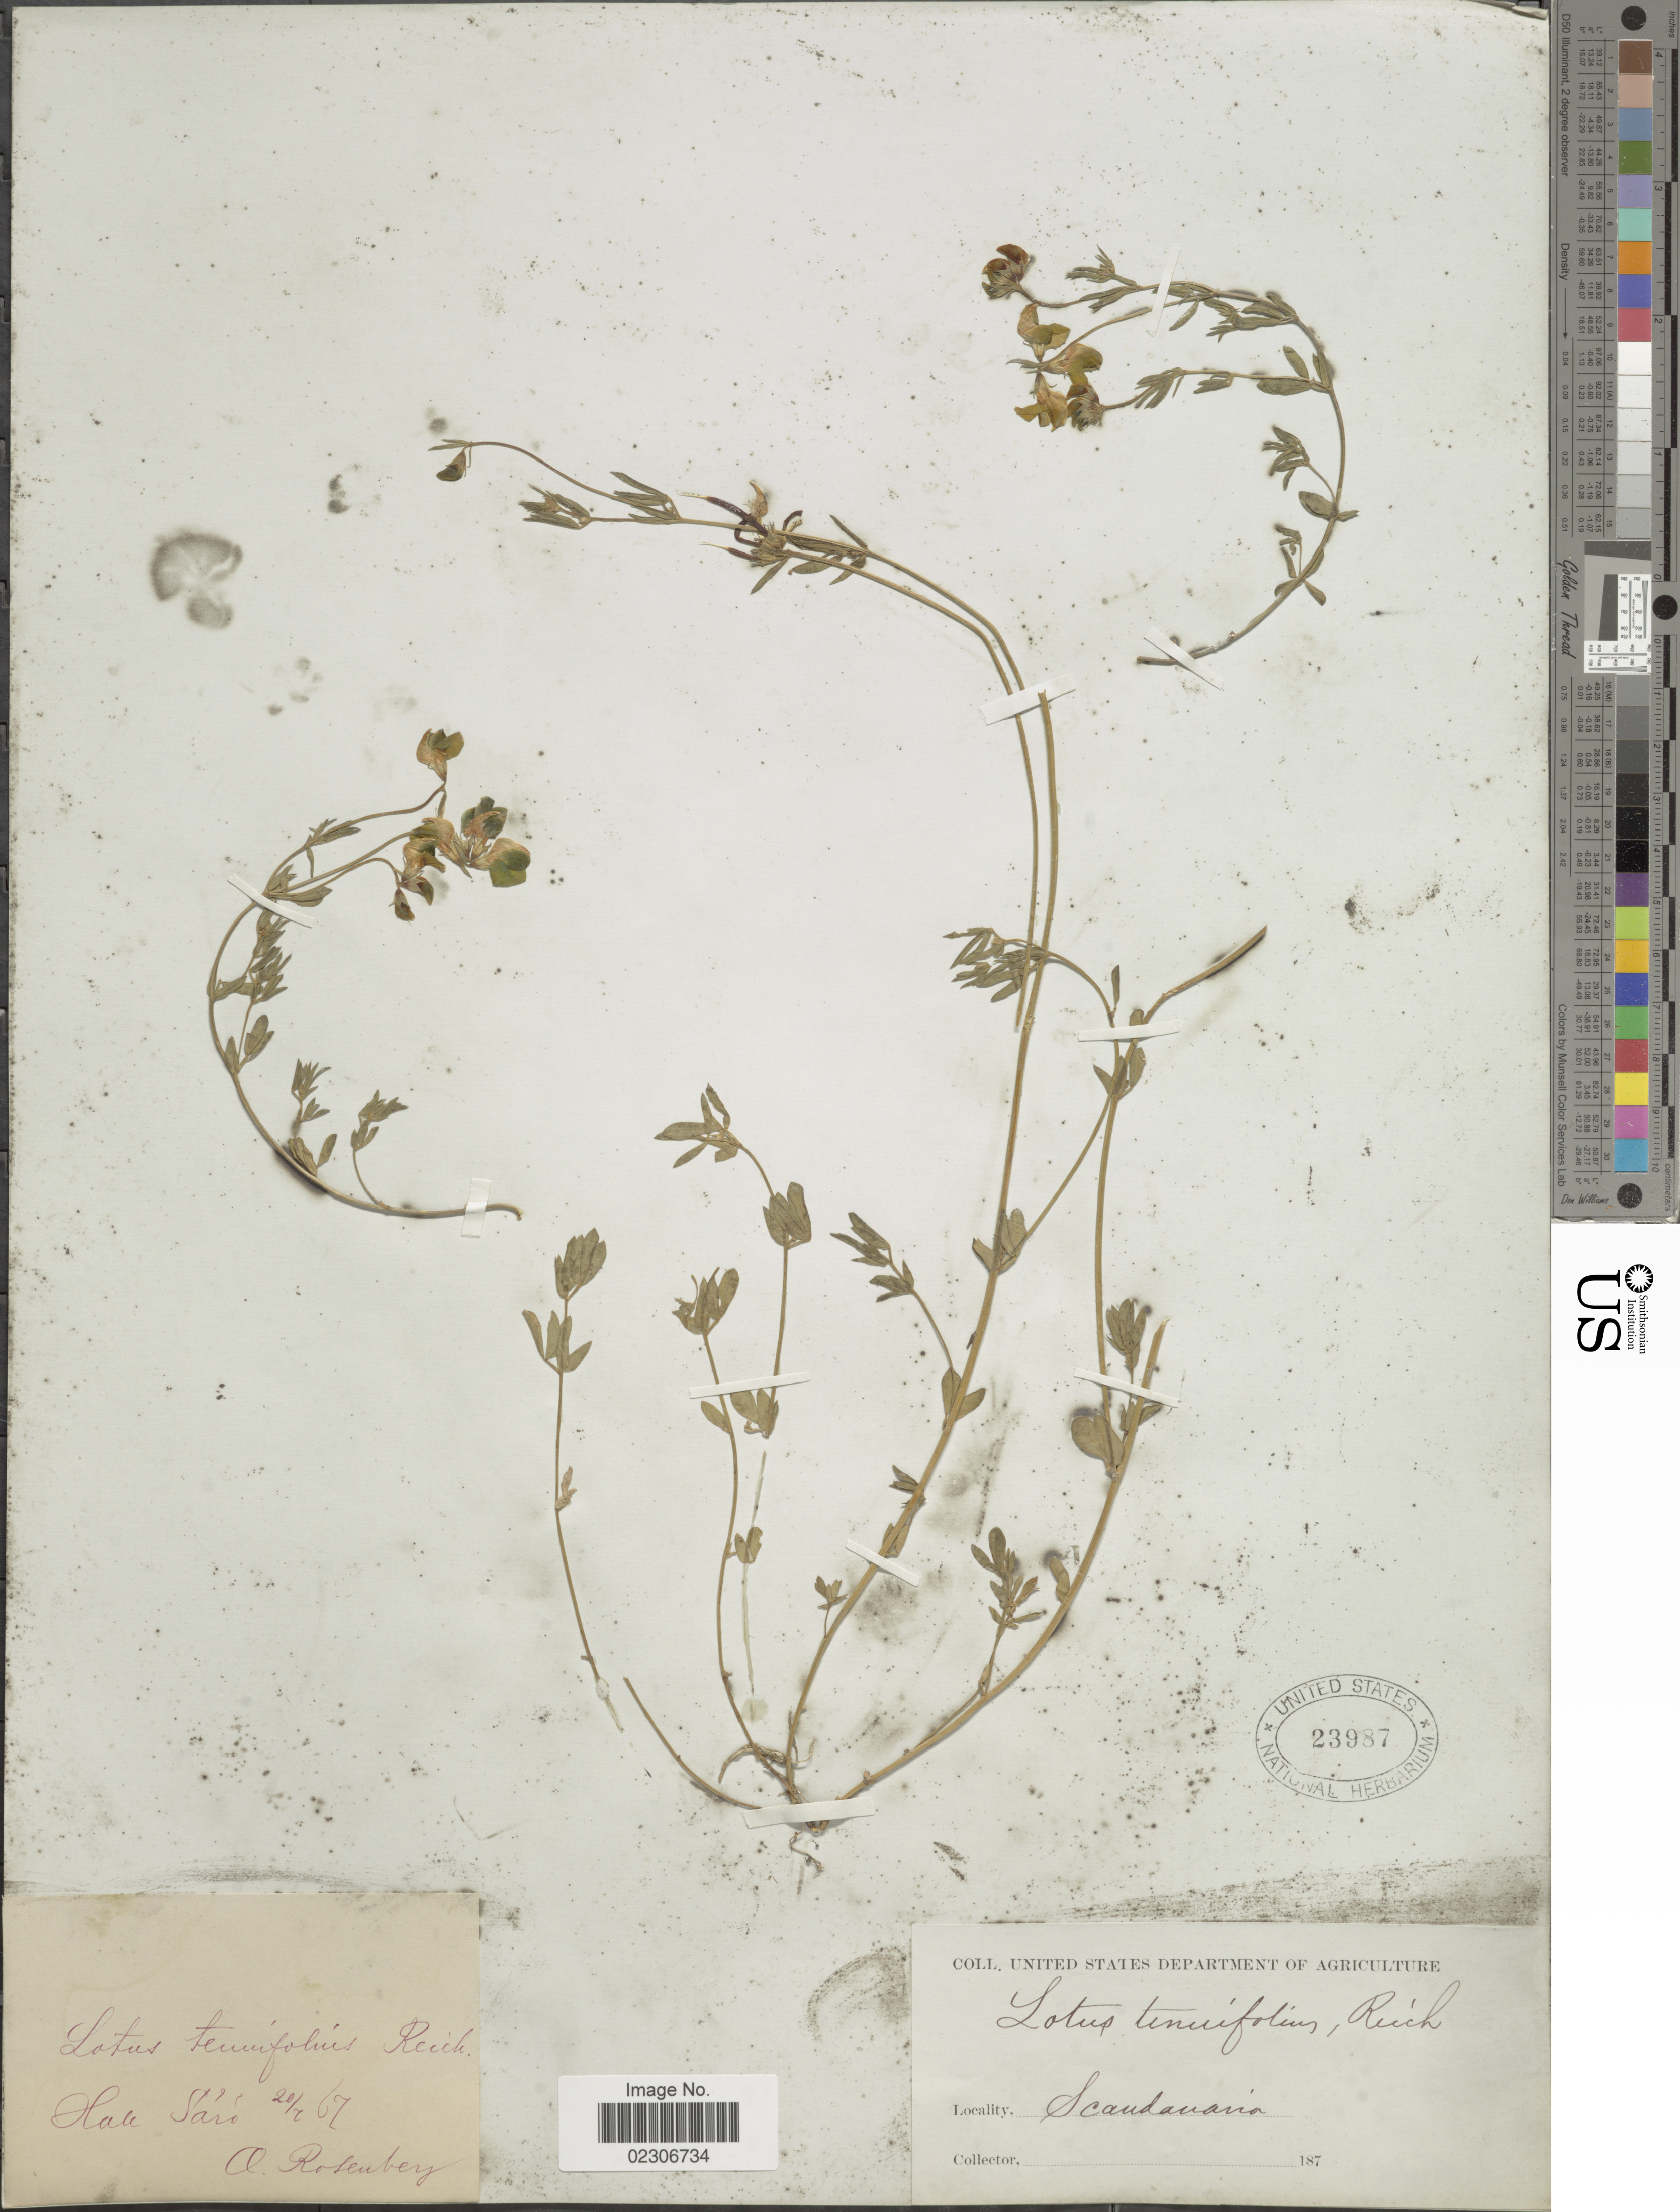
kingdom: Plantae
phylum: Tracheophyta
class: Magnoliopsida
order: Fabales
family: Fabaceae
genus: Lotus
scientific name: Lotus tenuifolius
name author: Rchb.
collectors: A. Rosenberg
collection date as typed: Transcribed d/m/y: 20/7/67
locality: Hale Sari, Scandanvia.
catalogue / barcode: US 23987